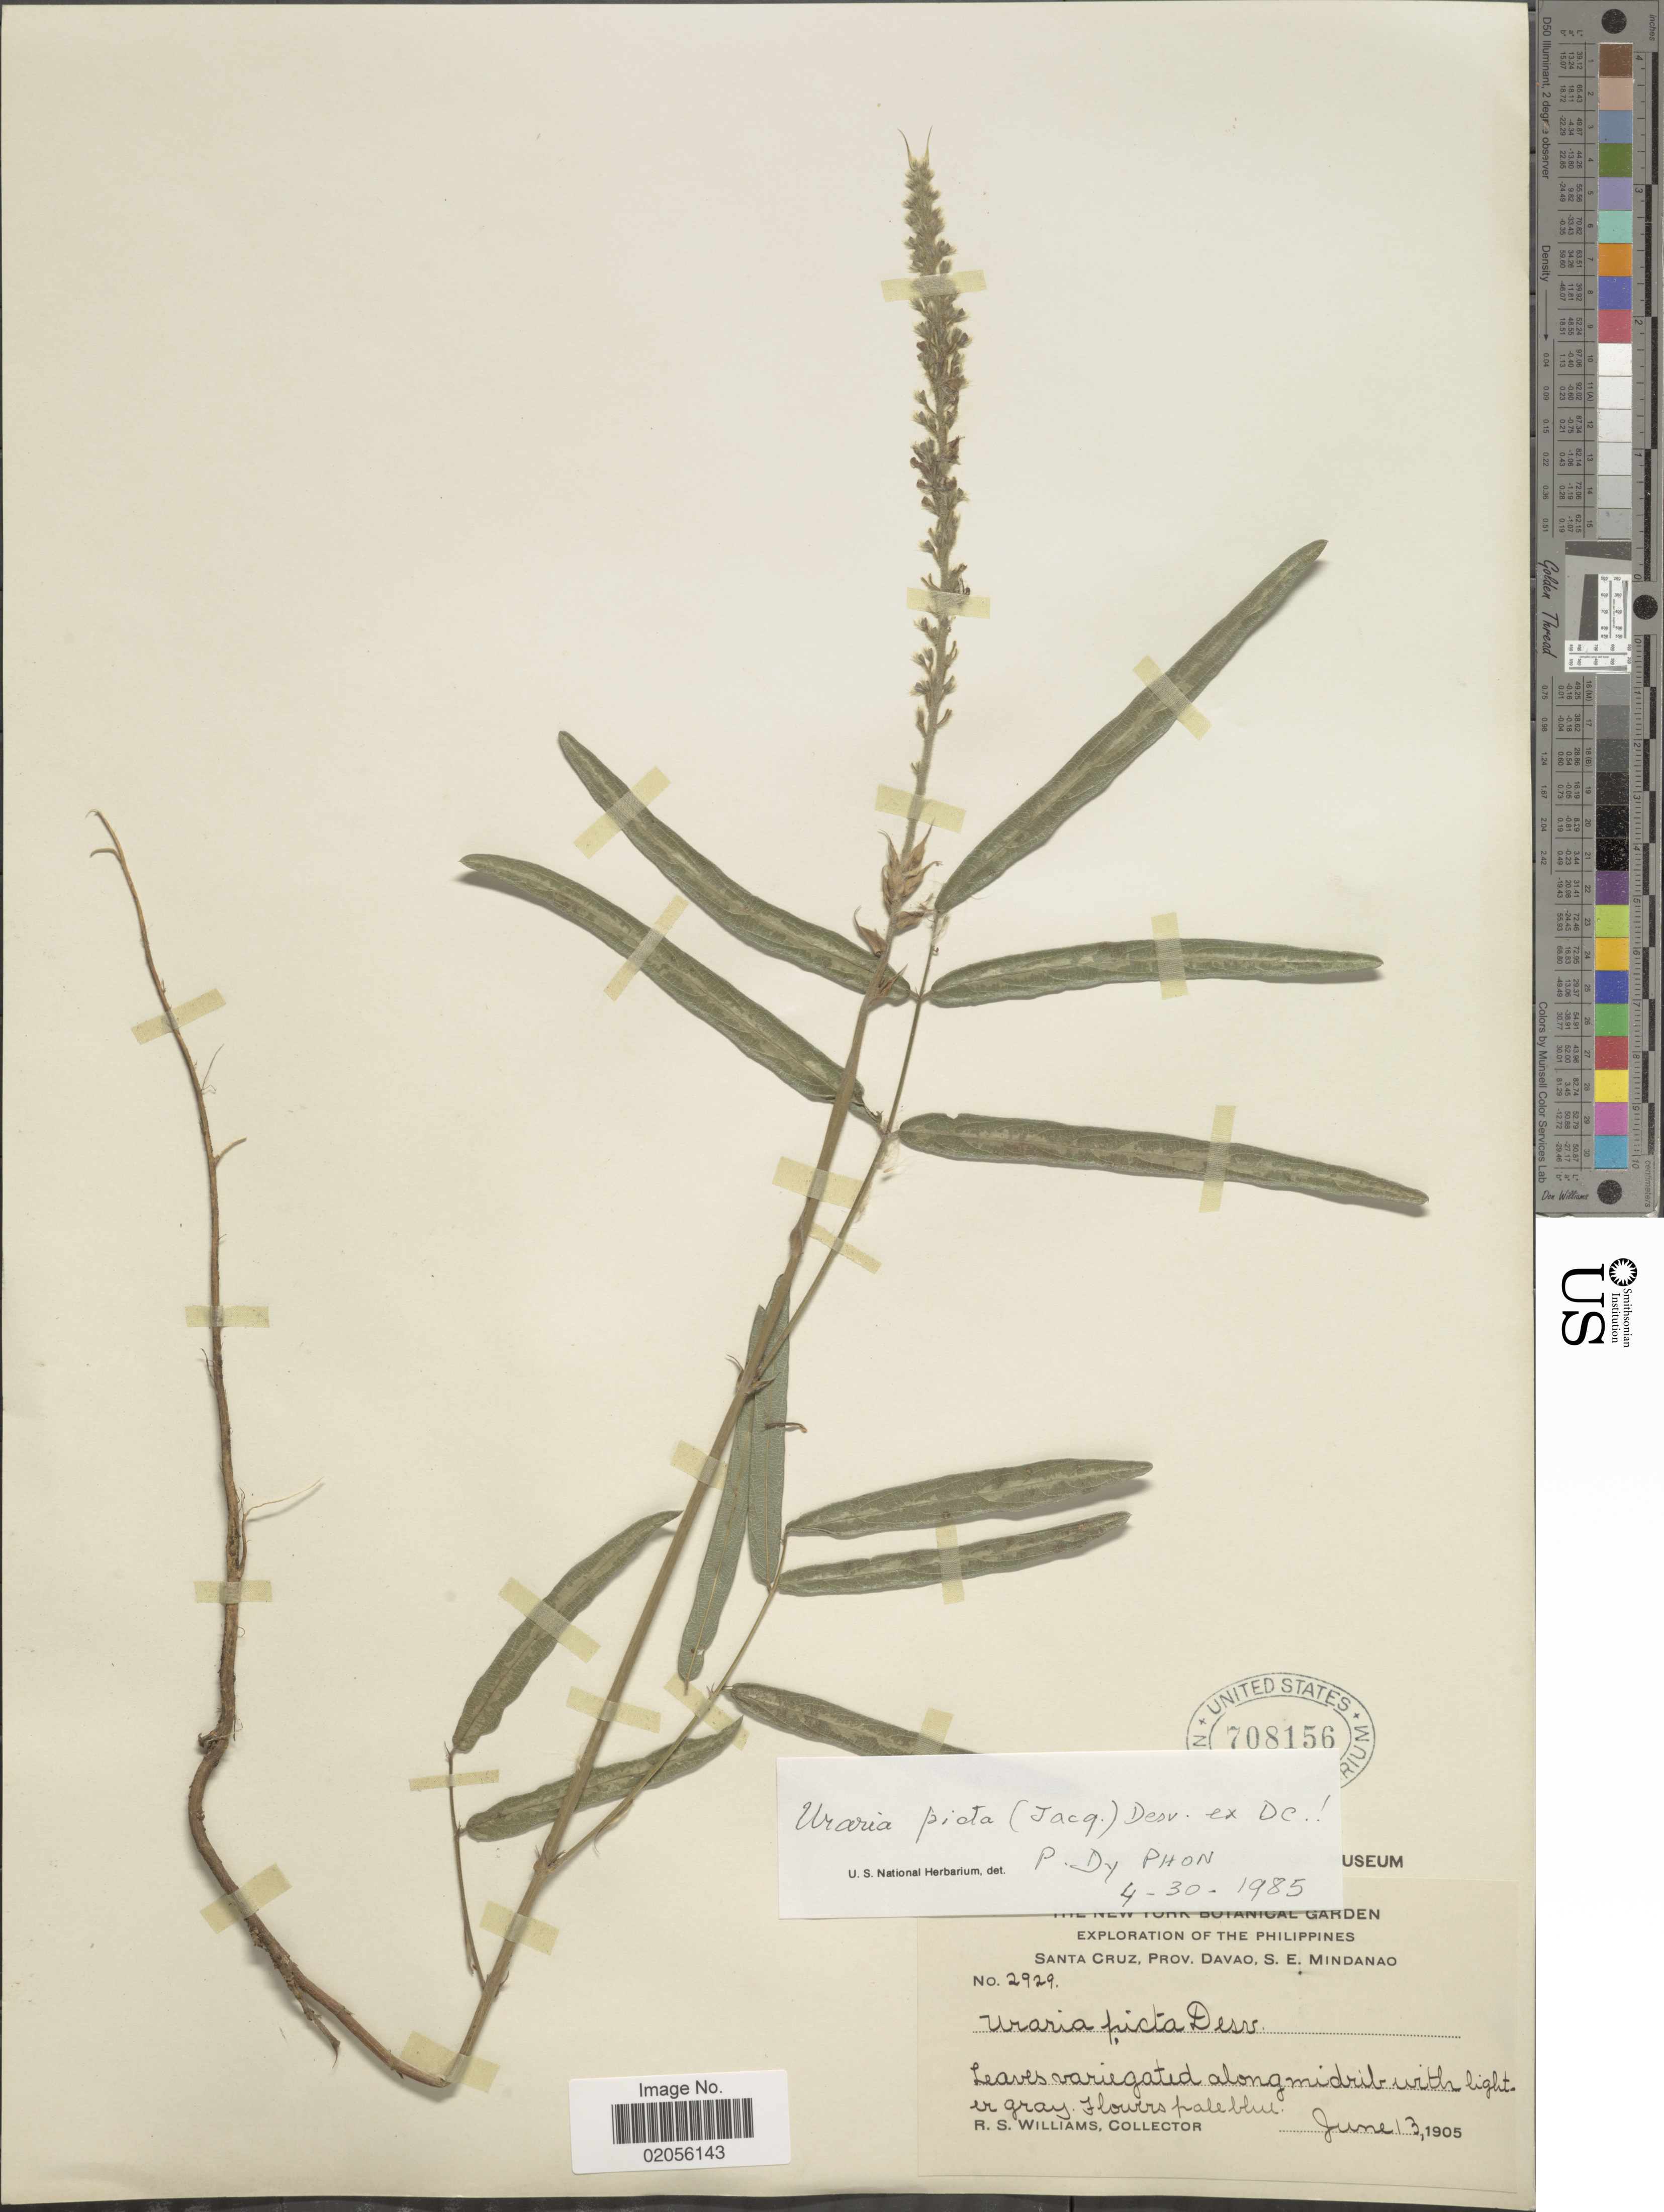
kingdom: Plantae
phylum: Tracheophyta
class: Magnoliopsida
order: Fabales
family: Fabaceae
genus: Uraria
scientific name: Uraria picta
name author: (Jacq.) DC.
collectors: R. S. Williams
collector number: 2929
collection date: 1905-06-13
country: Philippines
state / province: Davao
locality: Santa Cruz, S. E. Mindanao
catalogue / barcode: US 708156